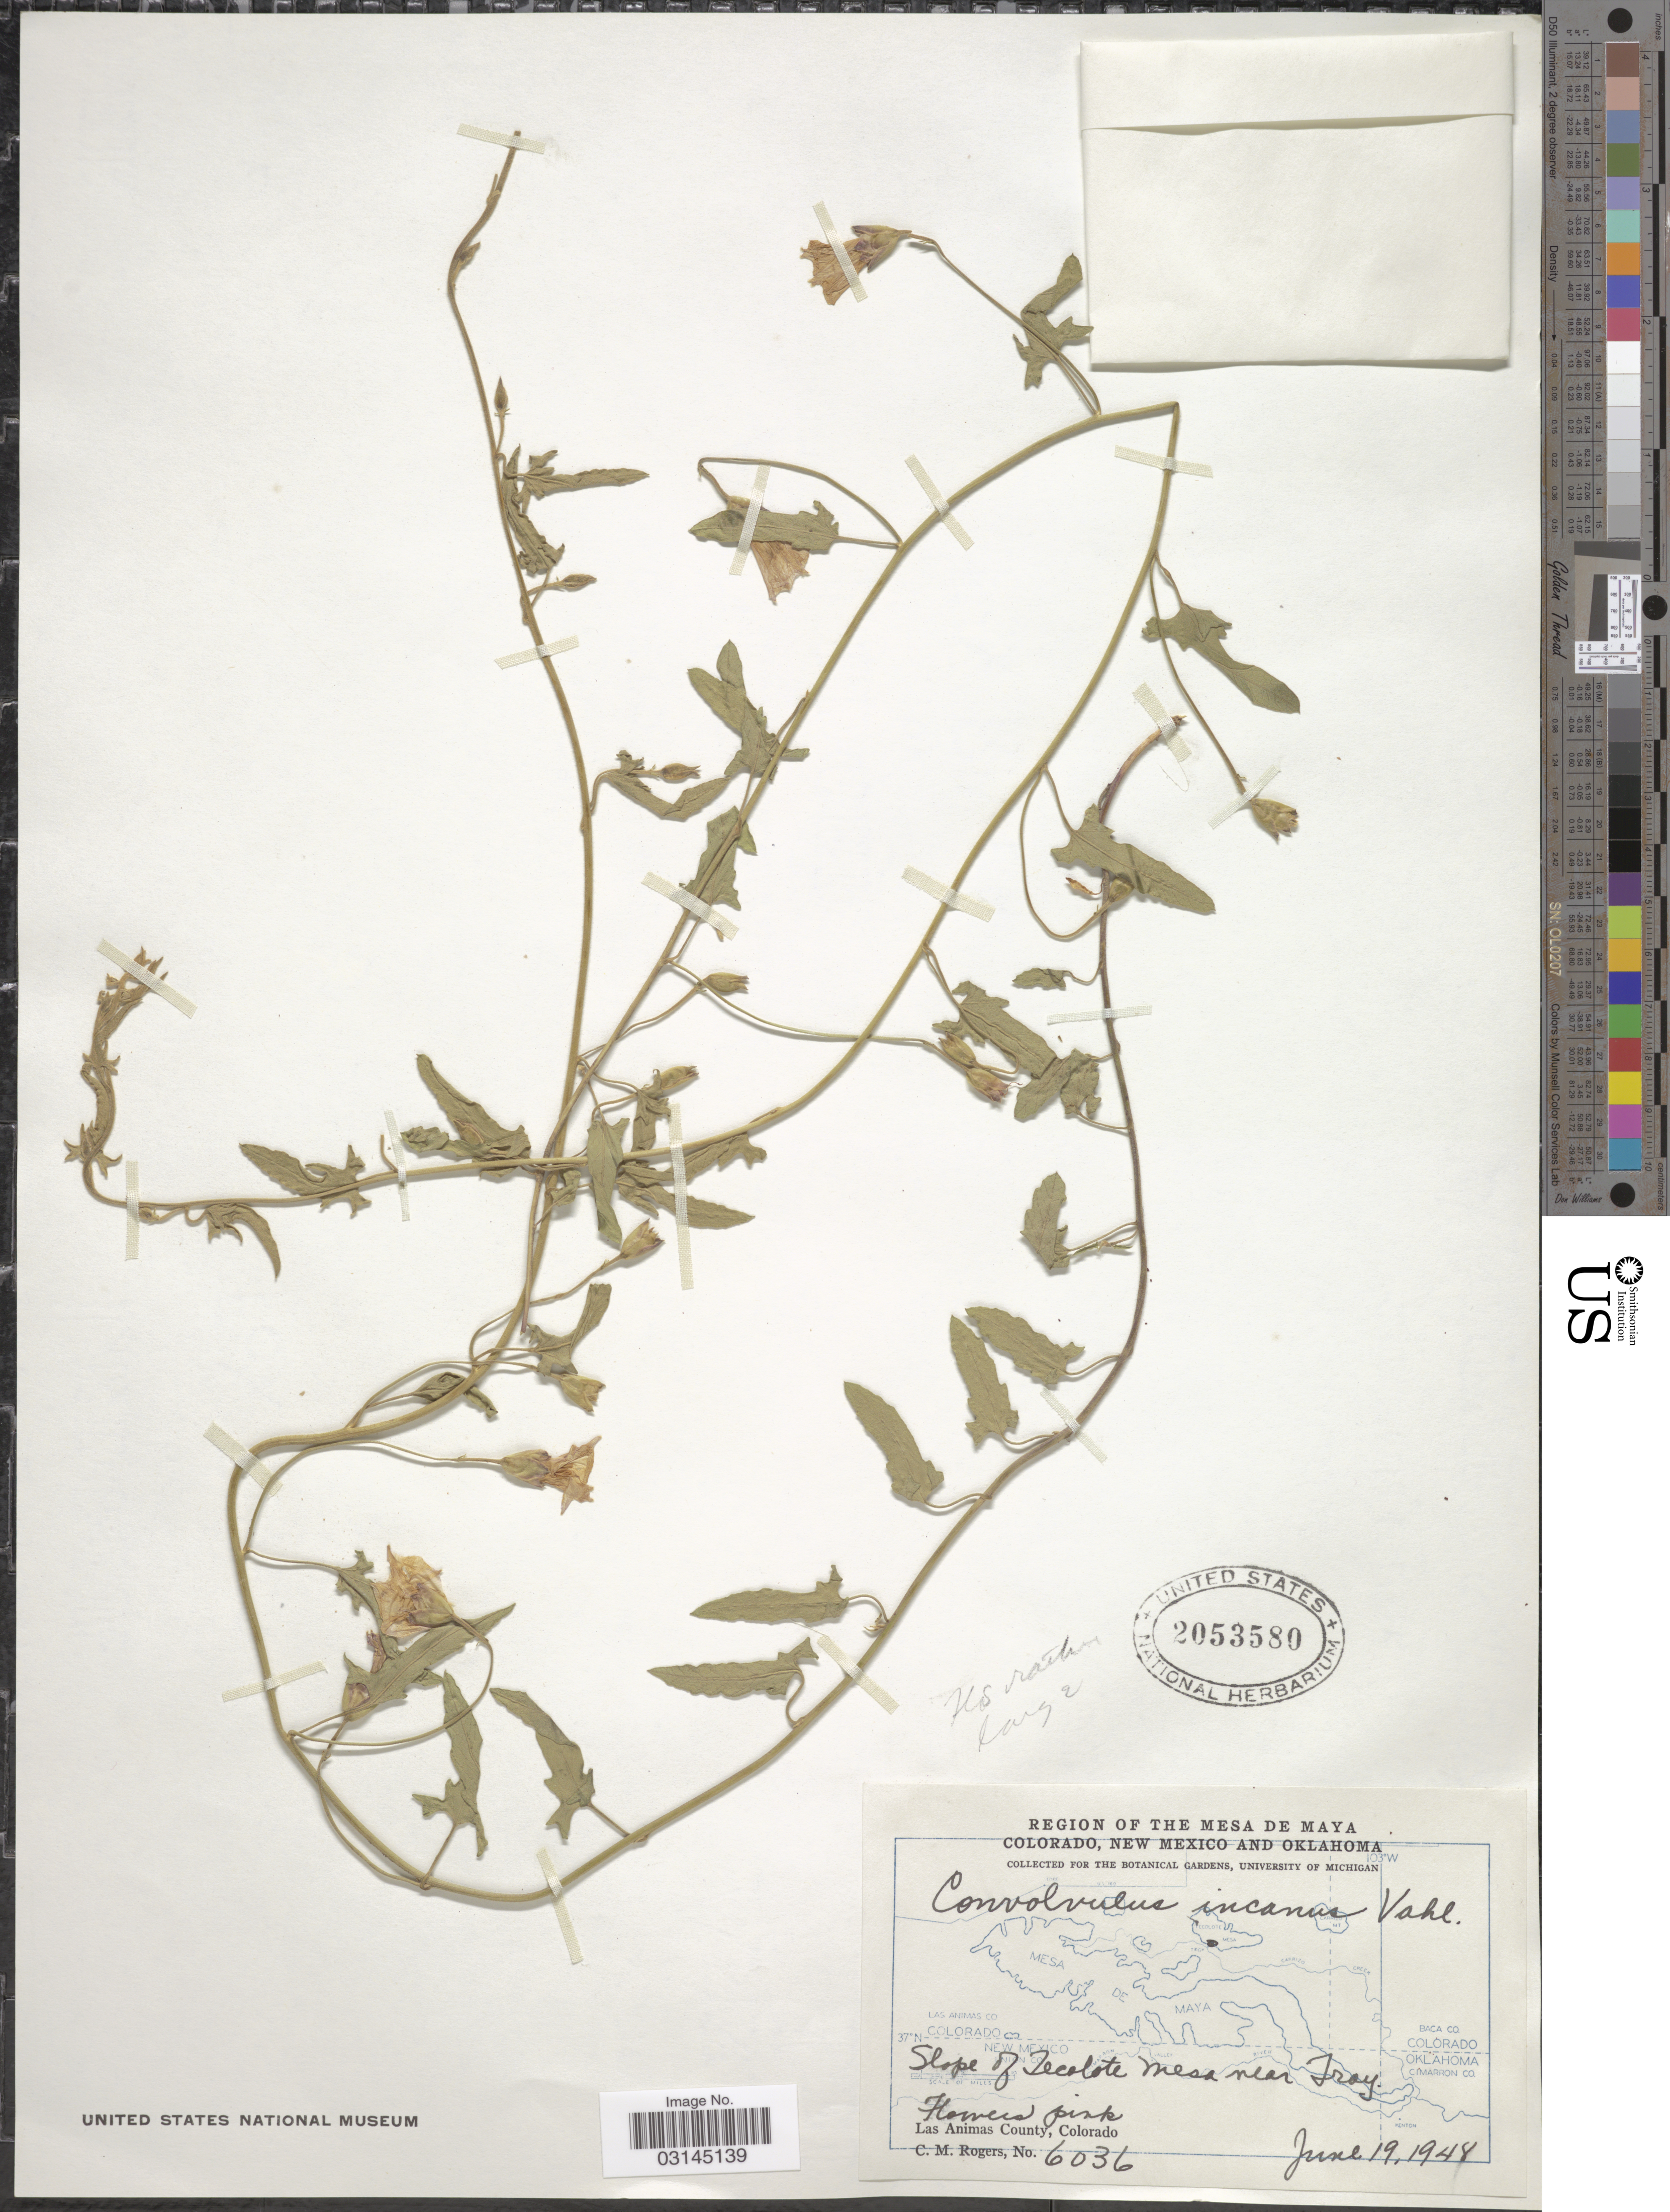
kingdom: Plantae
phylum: Tracheophyta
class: Magnoliopsida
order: Solanales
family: Convolvulaceae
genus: Convolvulus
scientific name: Convolvulus incanus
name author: Vahl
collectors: C. M. Rogers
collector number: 6036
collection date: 1948-06-19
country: United States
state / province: Colorado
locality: Region of the Mesa de Maya. Slope of Tecolote mesa near Tray. Las Animas County.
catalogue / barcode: US 2053580